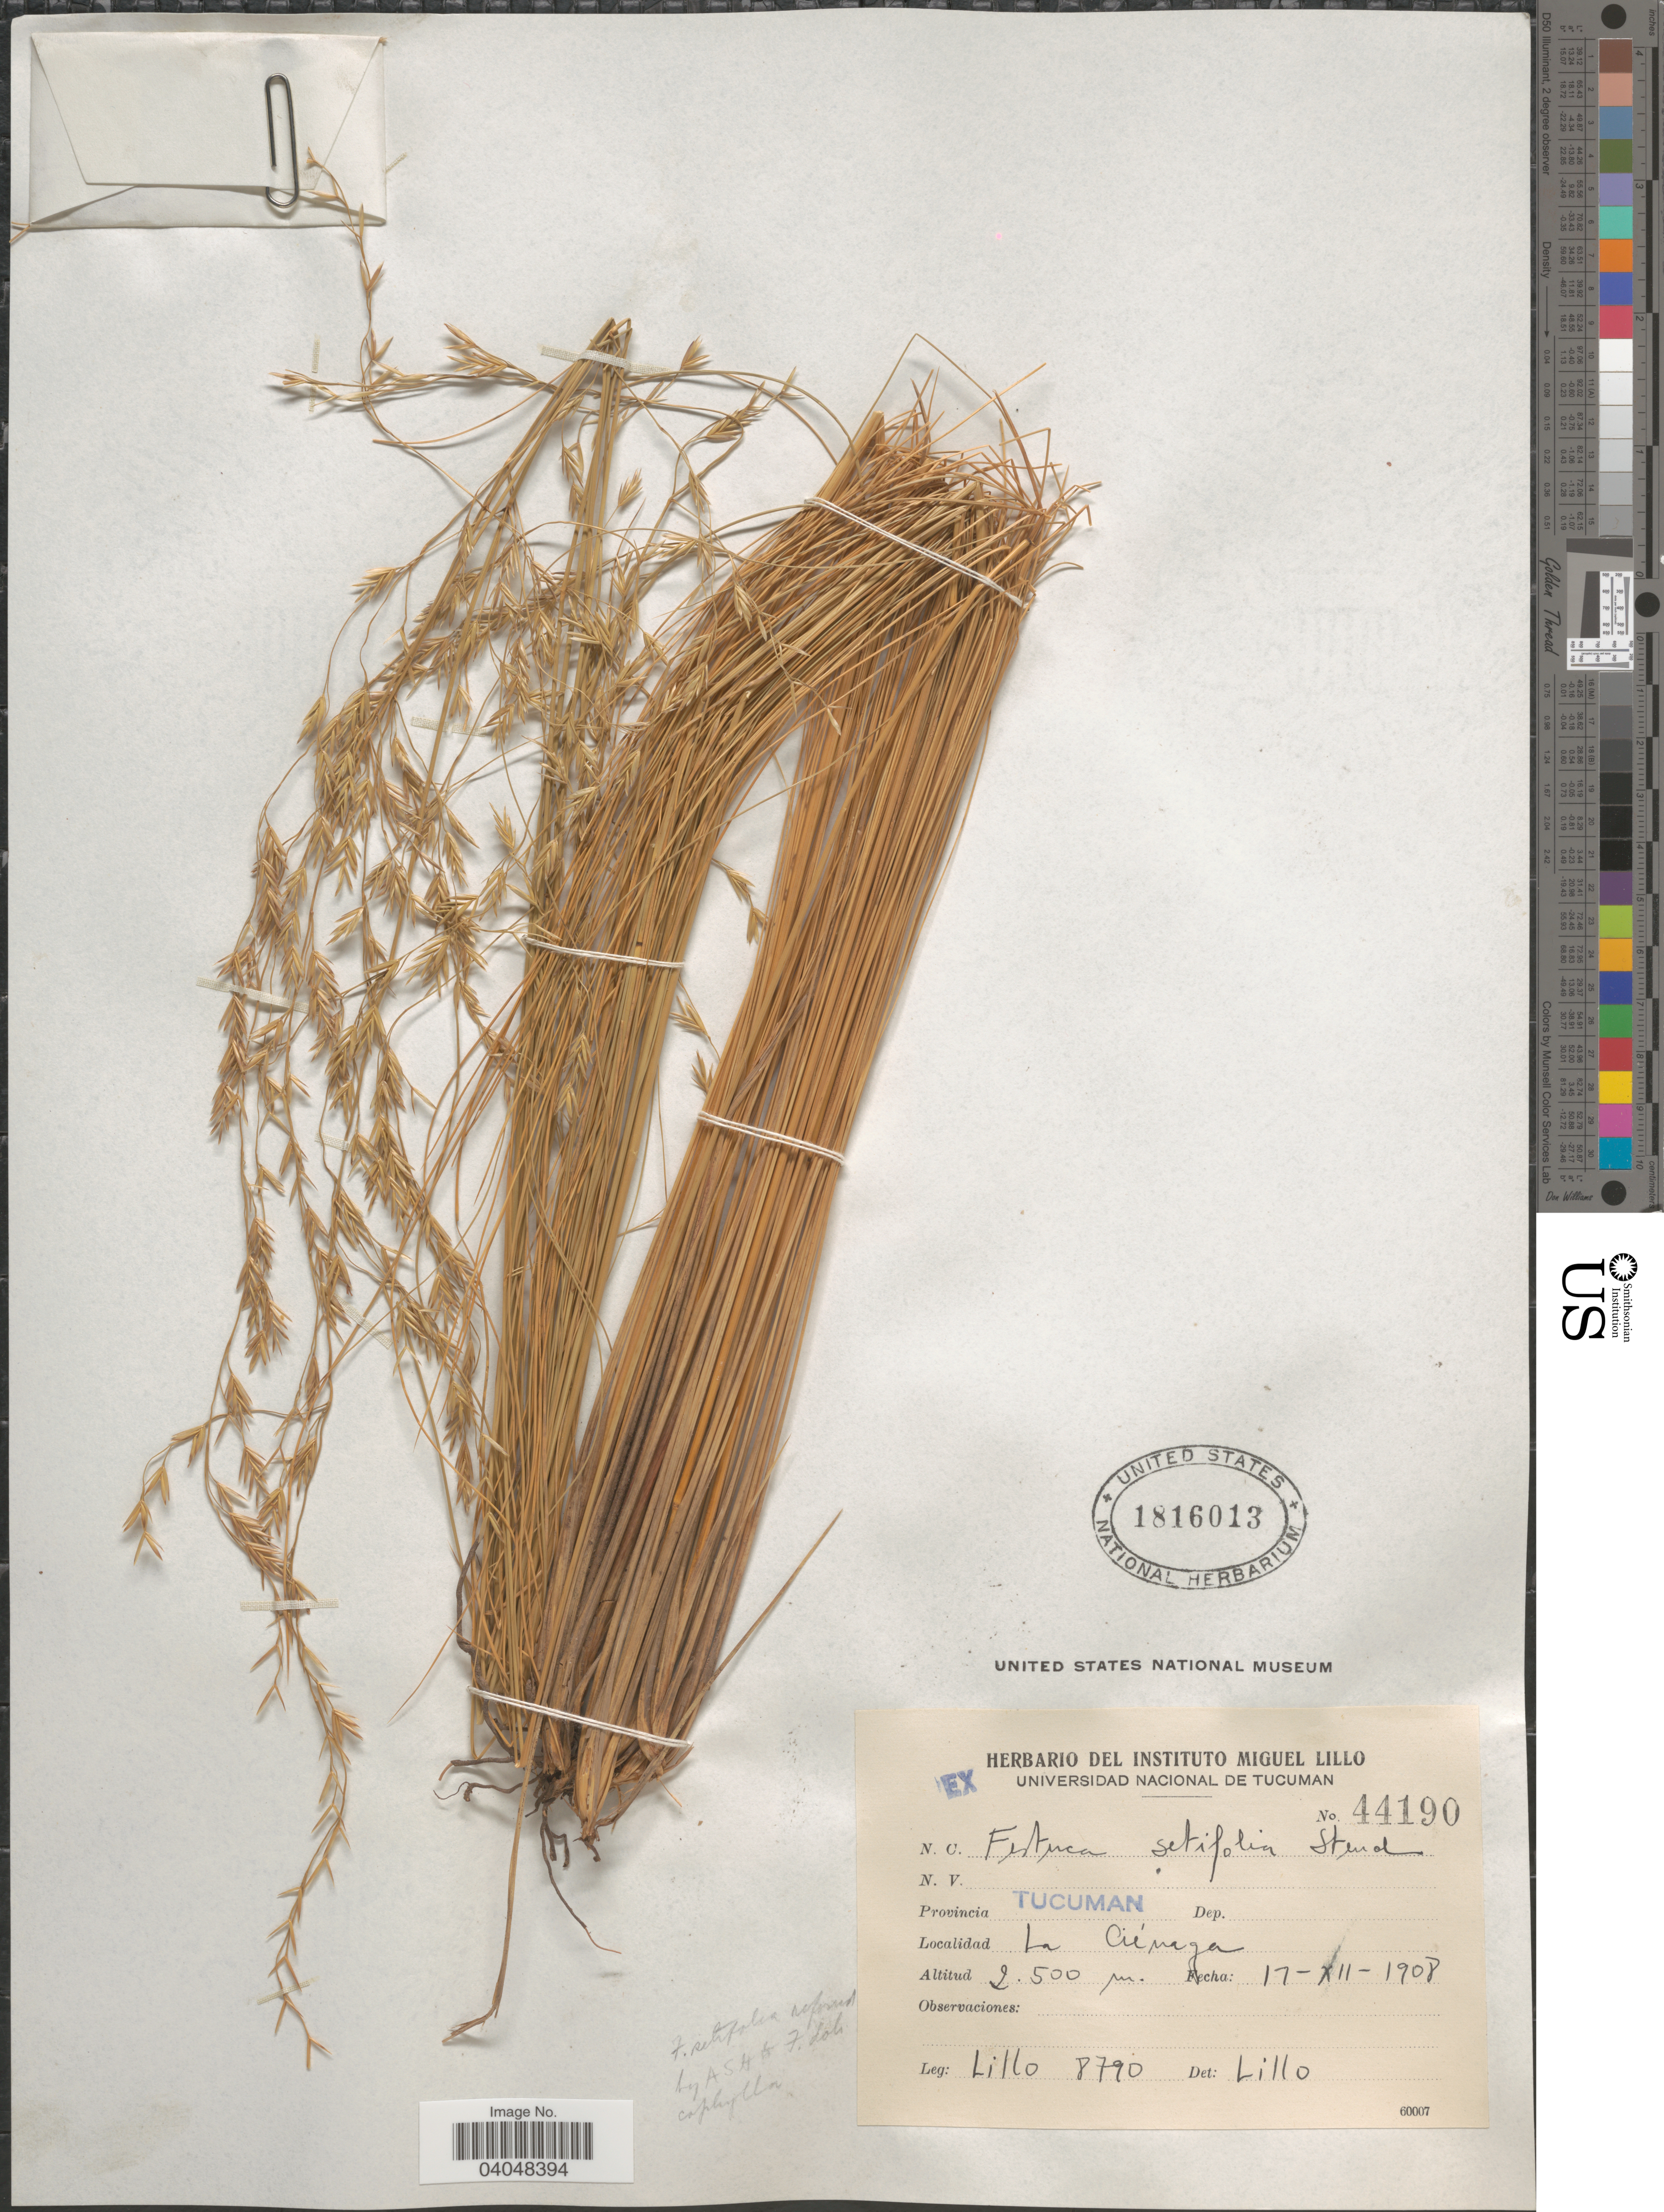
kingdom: Plantae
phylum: Tracheophyta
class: Liliopsida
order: Poales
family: Poaceae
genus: Festuca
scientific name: Festuca setifolia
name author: Steud. ex Griseb.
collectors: M. Lillo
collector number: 8790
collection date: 1908-12-17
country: Argentina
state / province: Tucuman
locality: La Ciénaga.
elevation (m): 2500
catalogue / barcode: US 1816013